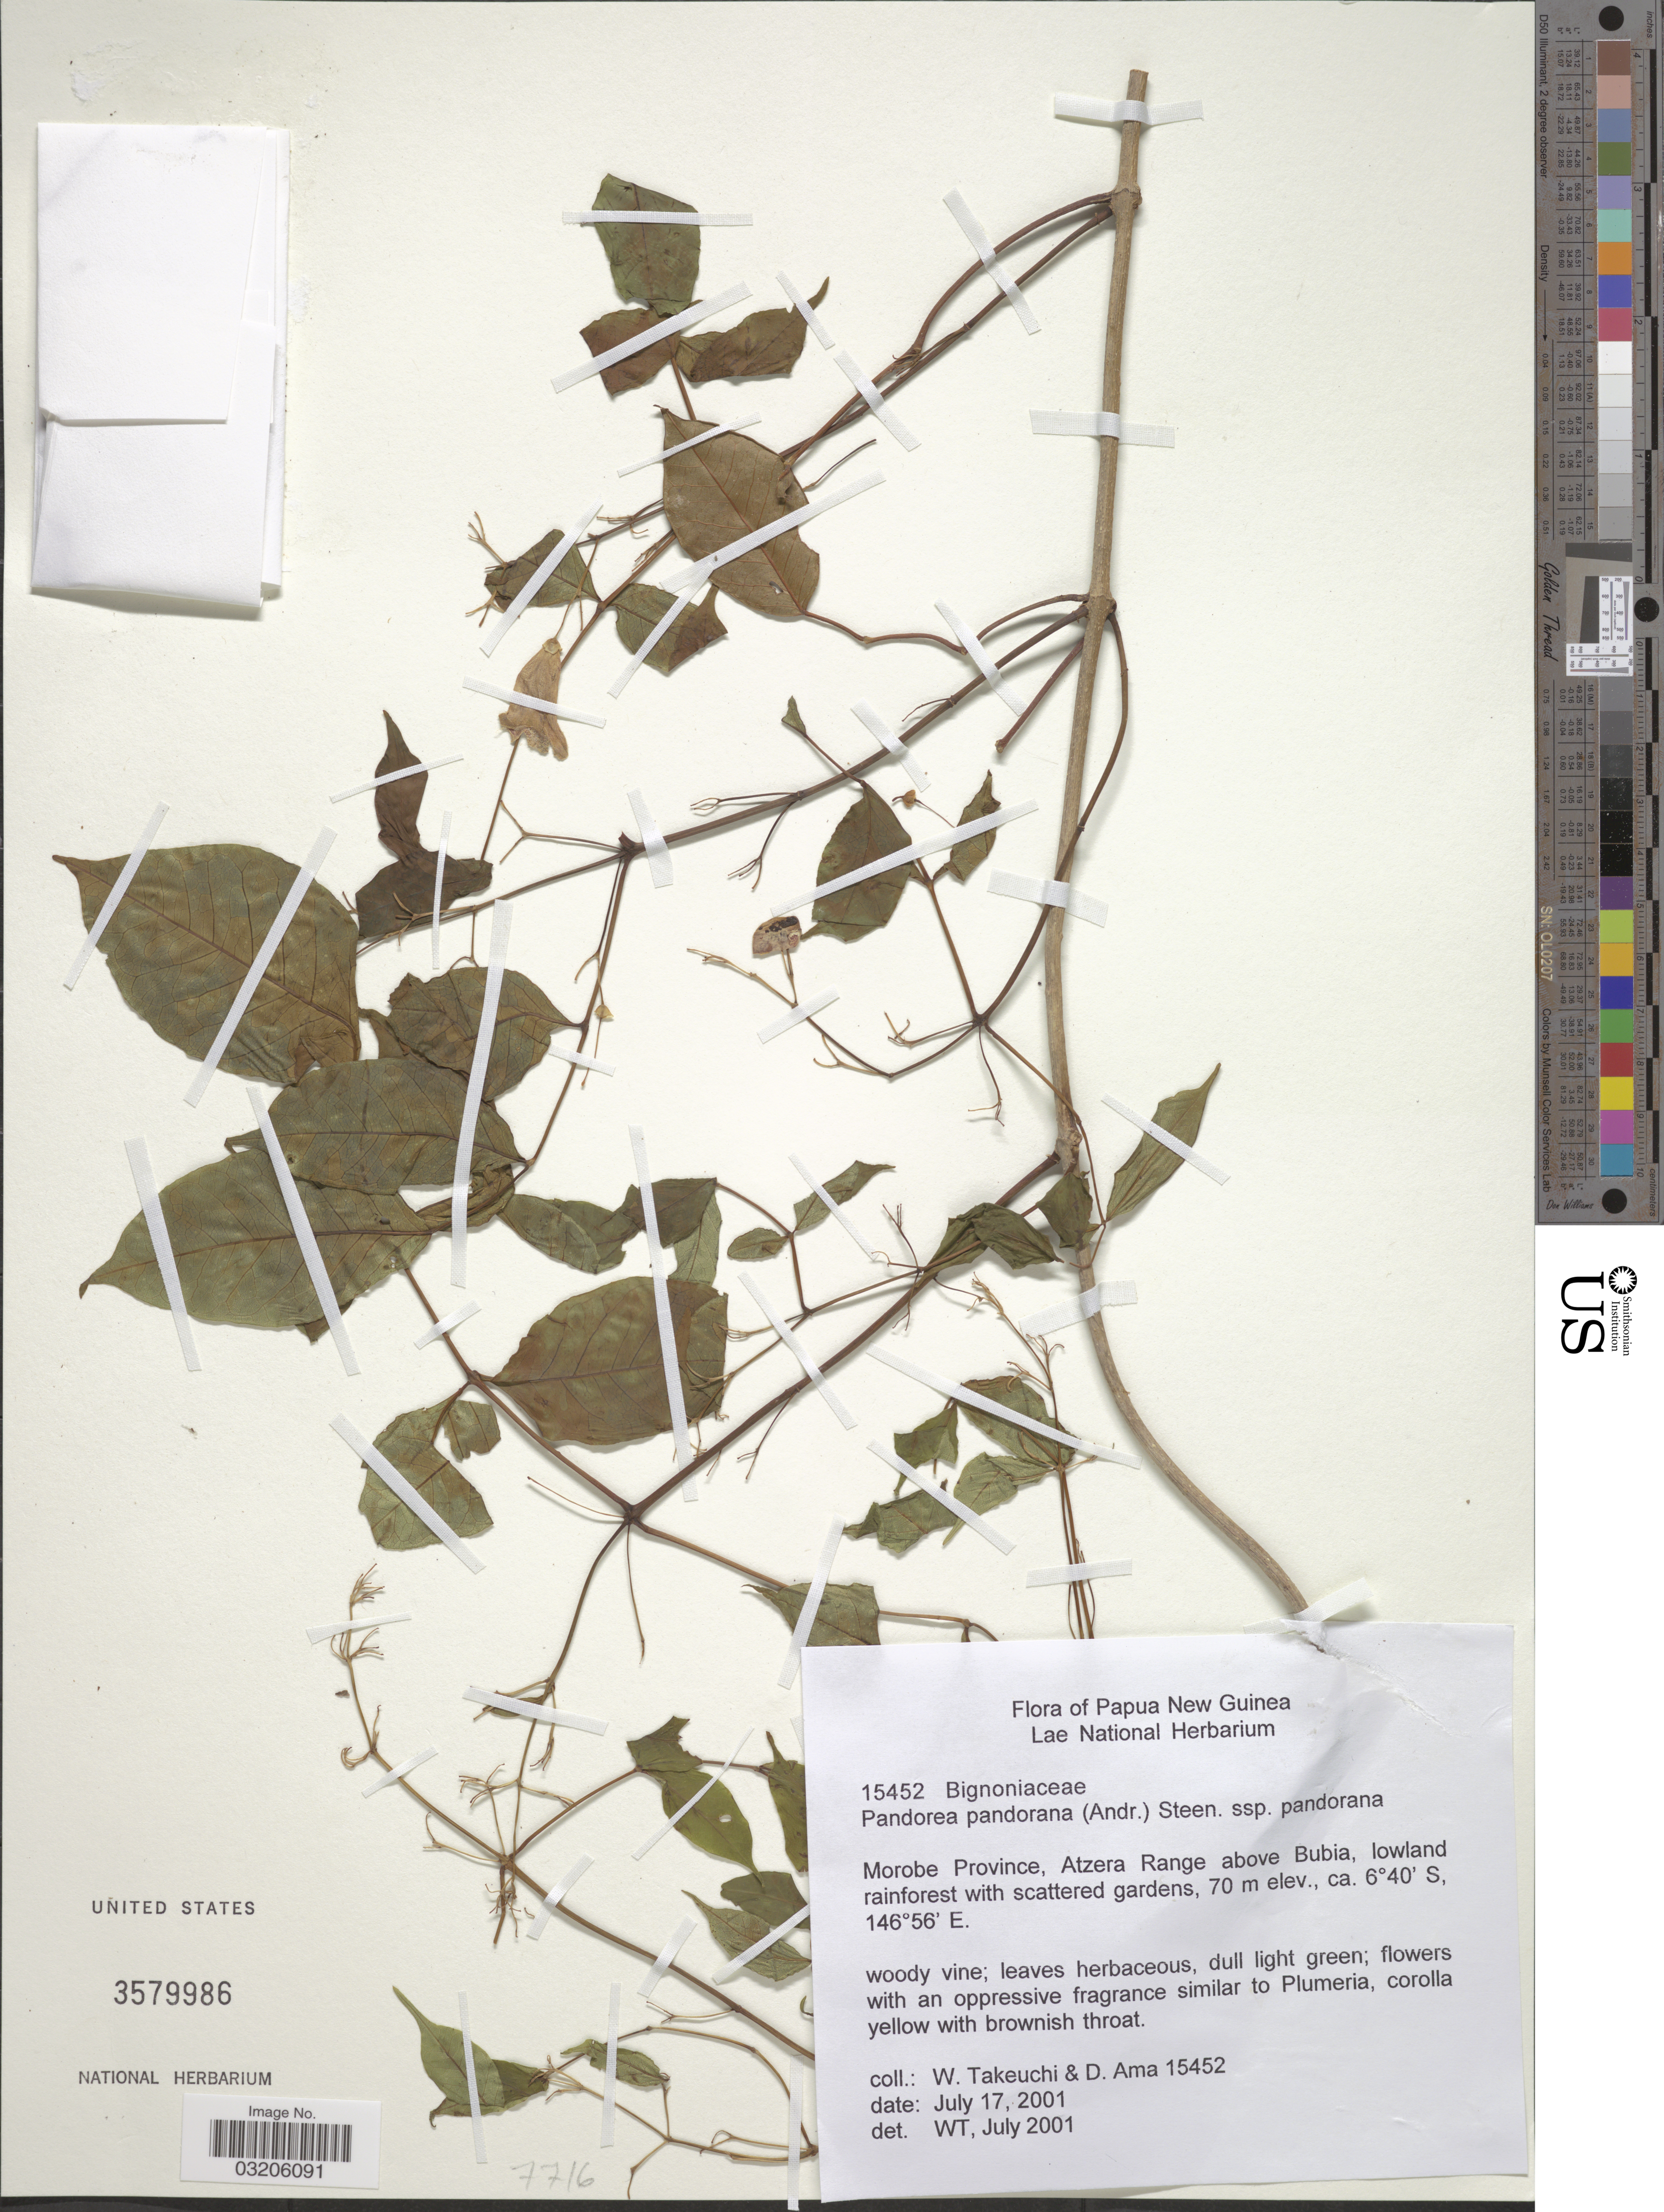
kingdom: Plantae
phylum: Tracheophyta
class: Magnoliopsida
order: Lamiales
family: Bignoniaceae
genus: Pandorea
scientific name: Pandorea pandorana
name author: (Andrews) Steenis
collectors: W. Takeuchi & D. Ama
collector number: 15452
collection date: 2001-07-17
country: Papua New Guinea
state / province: Morobe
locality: Atzera Range above Bubia, lowland rainforest with scattered gardens.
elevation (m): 70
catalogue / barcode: US 3579986